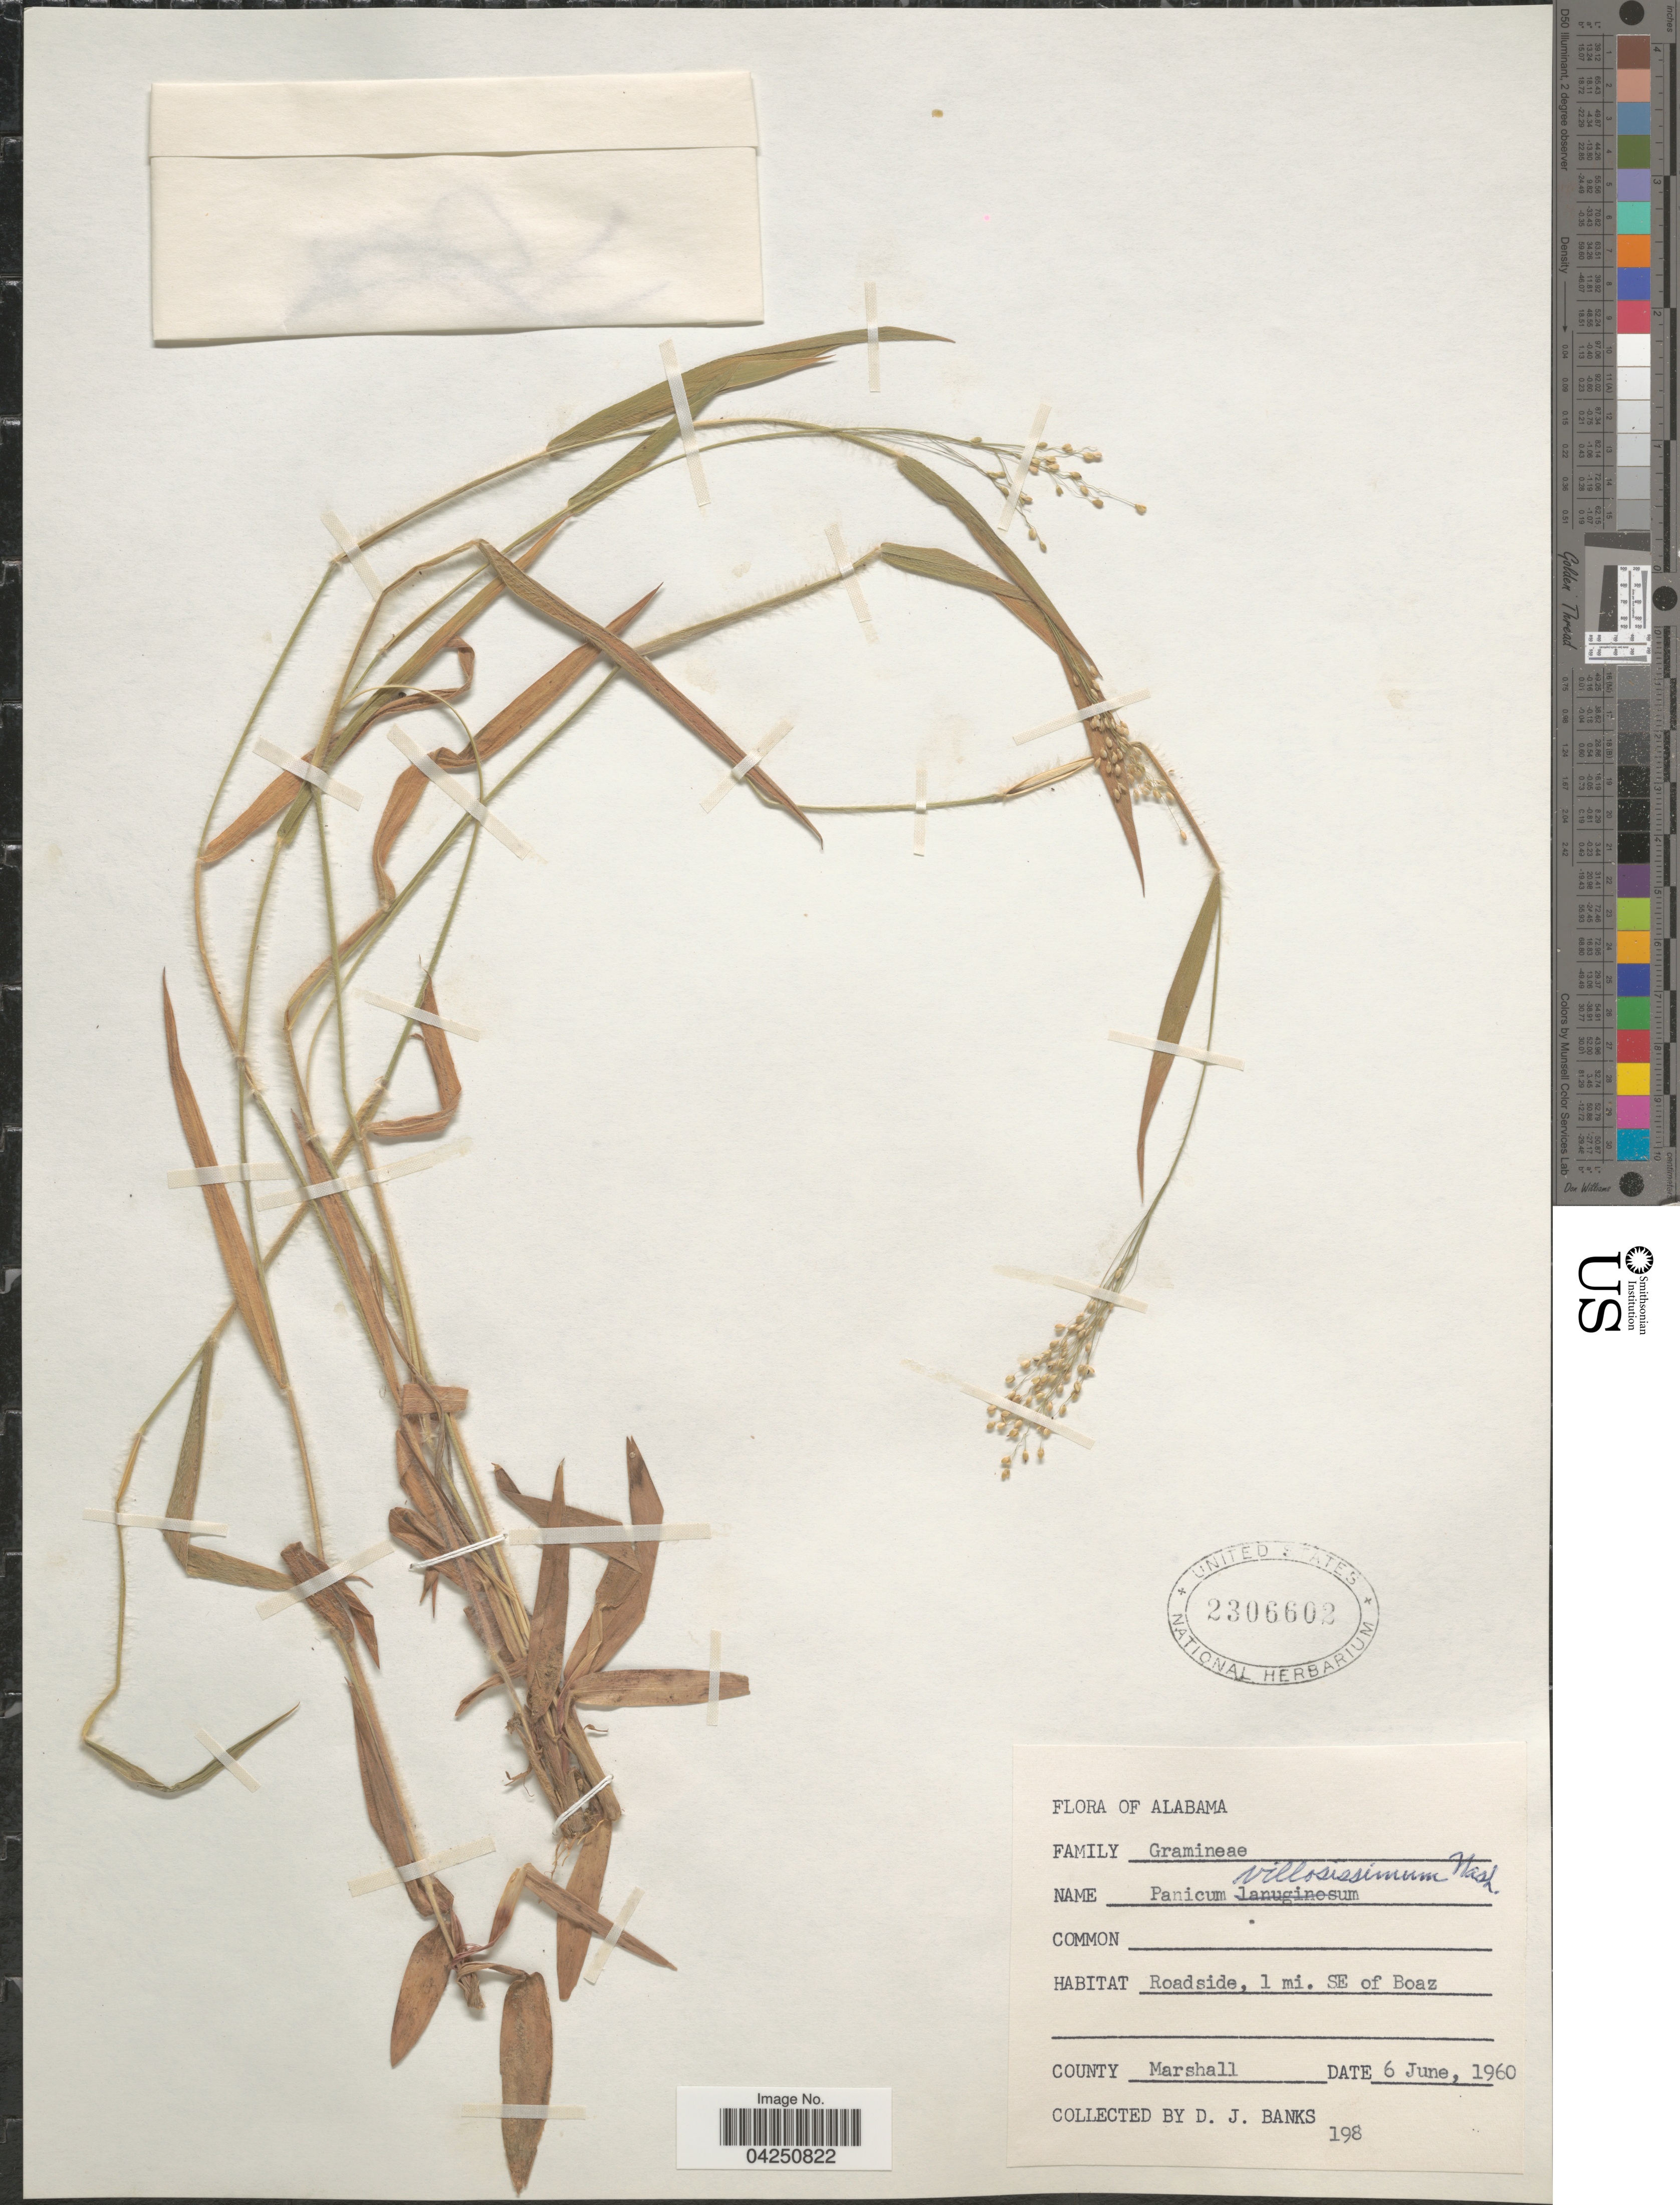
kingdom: Plantae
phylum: Tracheophyta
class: Liliopsida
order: Poales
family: Poaceae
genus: Dichanthelium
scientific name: Dichanthelium acuminatum var. acuminatum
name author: (Sw.) Gould & C.A. Clark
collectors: D. J. Banks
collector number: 198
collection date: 1960-06-06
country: United States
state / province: Alabama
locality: Roadside, 1 mi. SE of Boaz. County Marshall.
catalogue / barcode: US 2306602